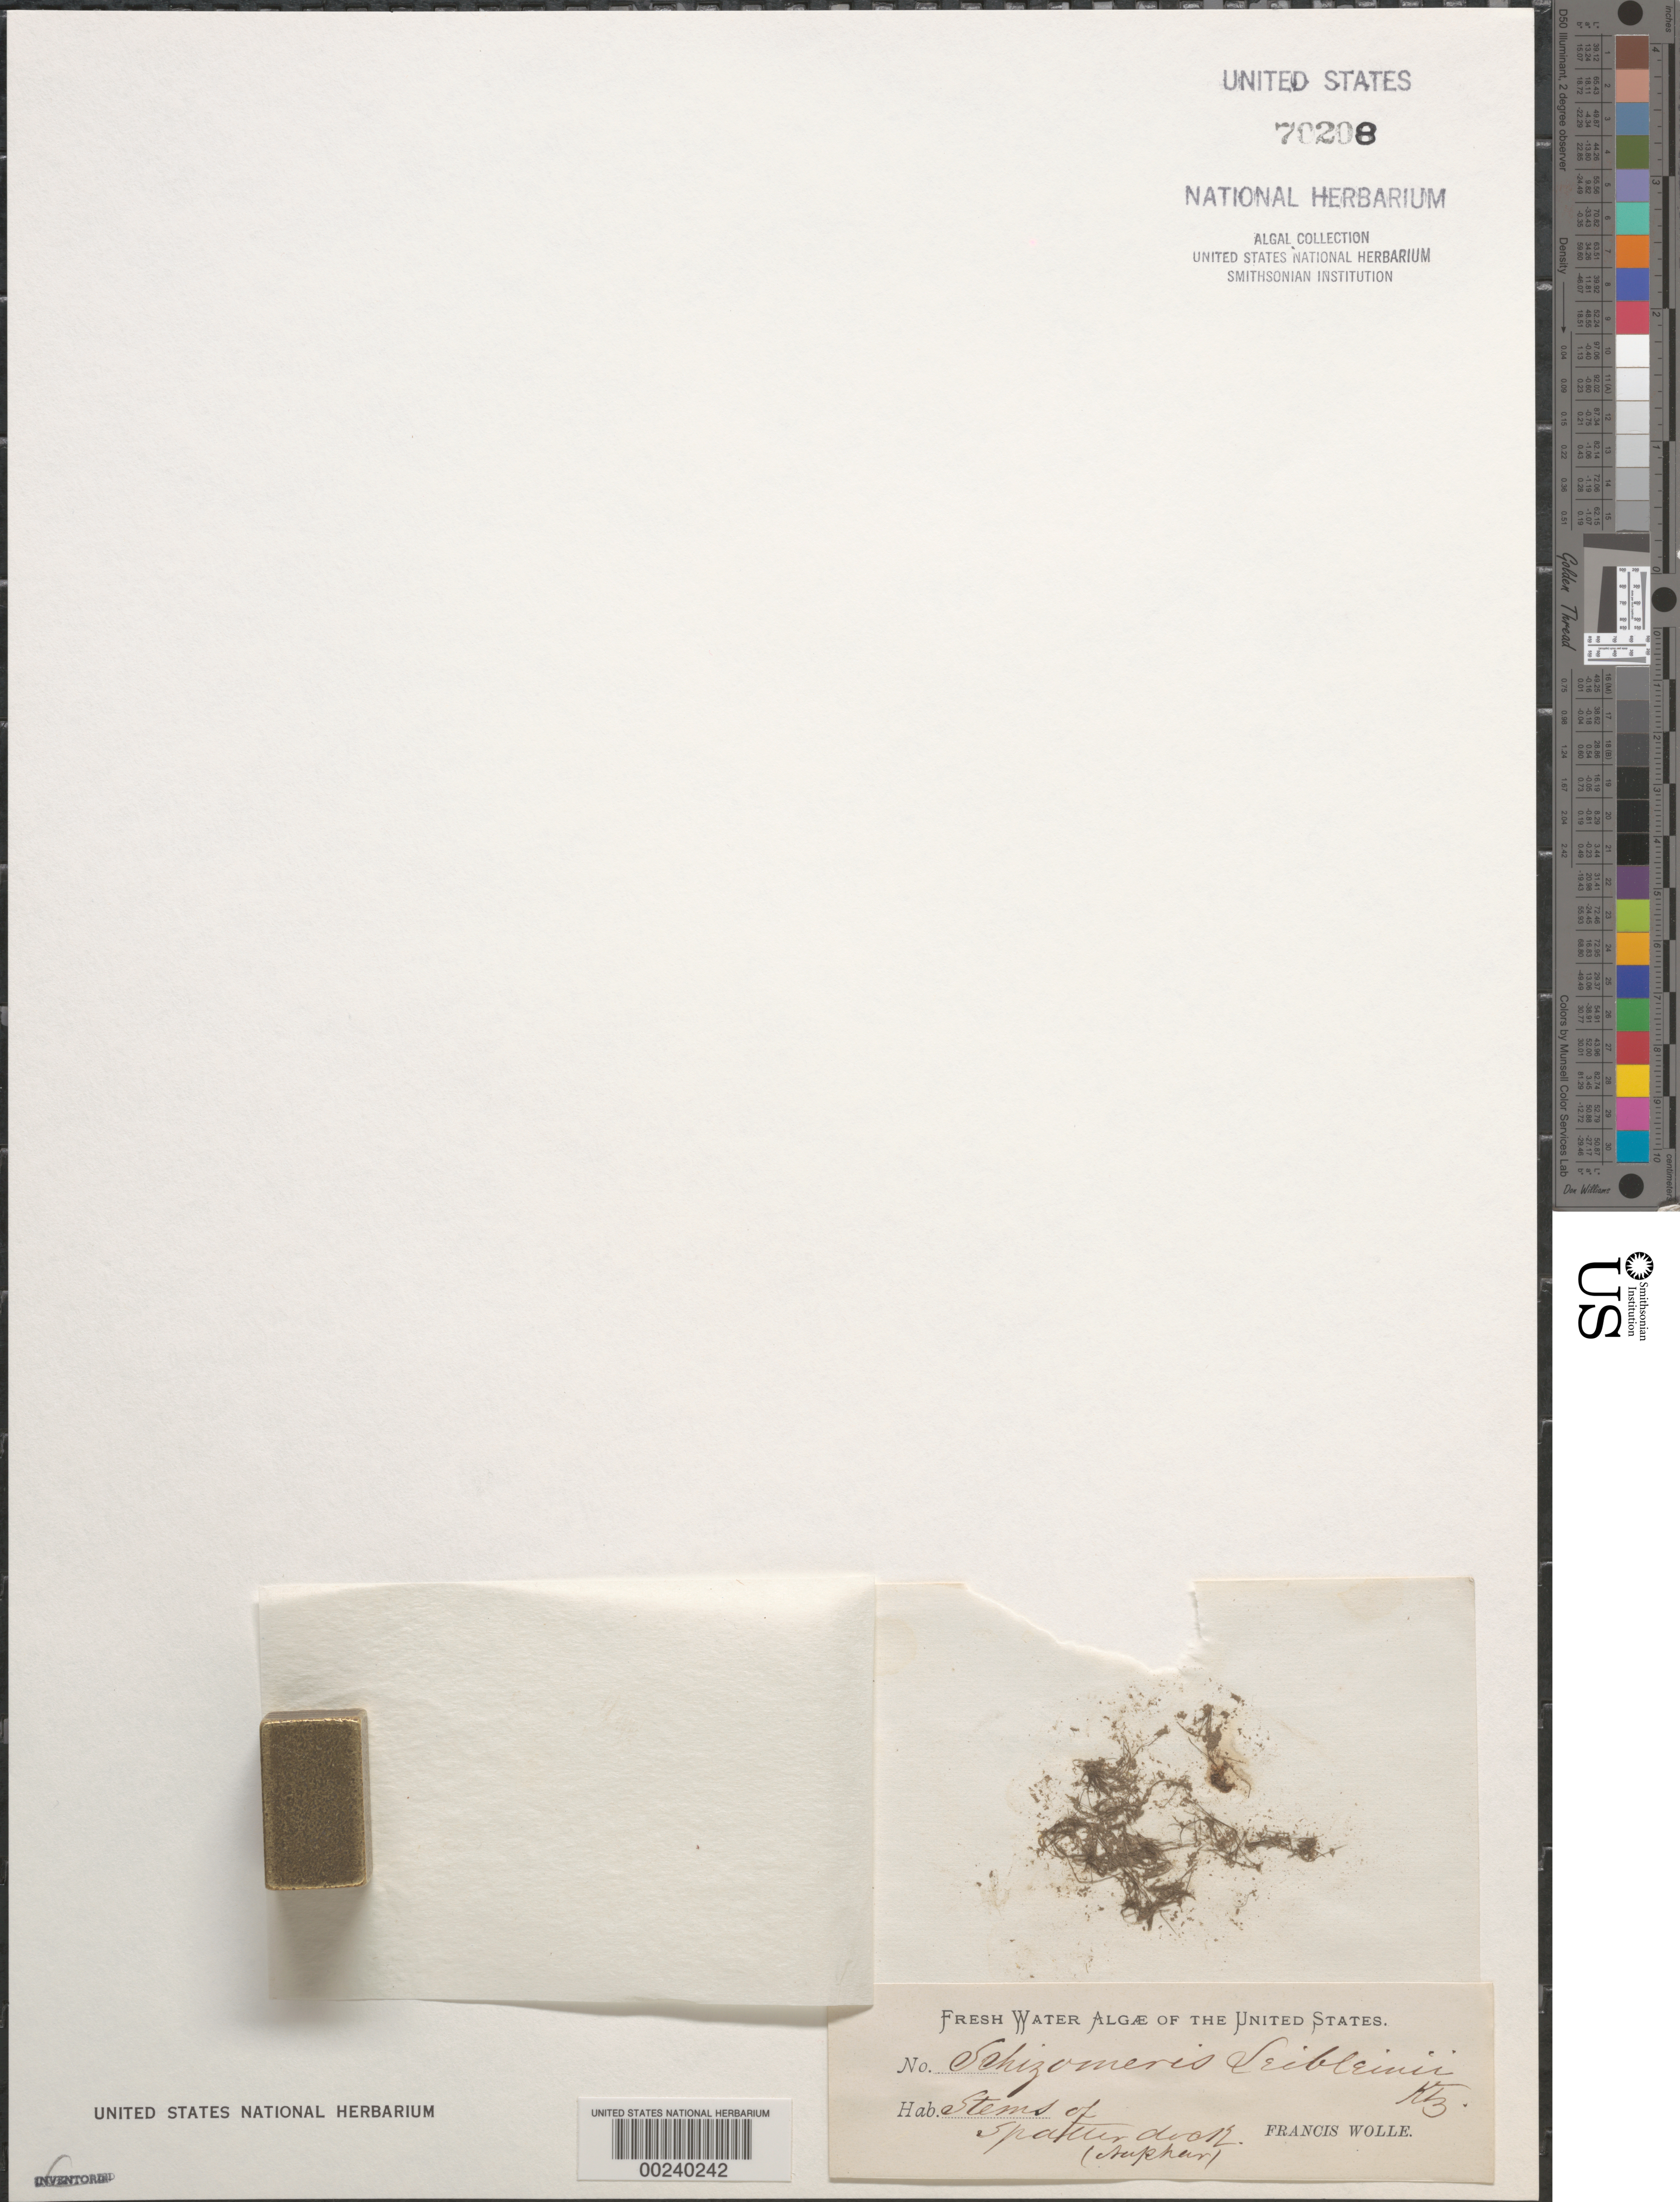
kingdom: Plantae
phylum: Chlorophyta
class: Ulvophyceae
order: Ulotrichales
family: Ulotrichaceae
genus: Ulothrix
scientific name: Ulothrix leibleinii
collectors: F. Wolle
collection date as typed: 18--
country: United States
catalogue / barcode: US 70208